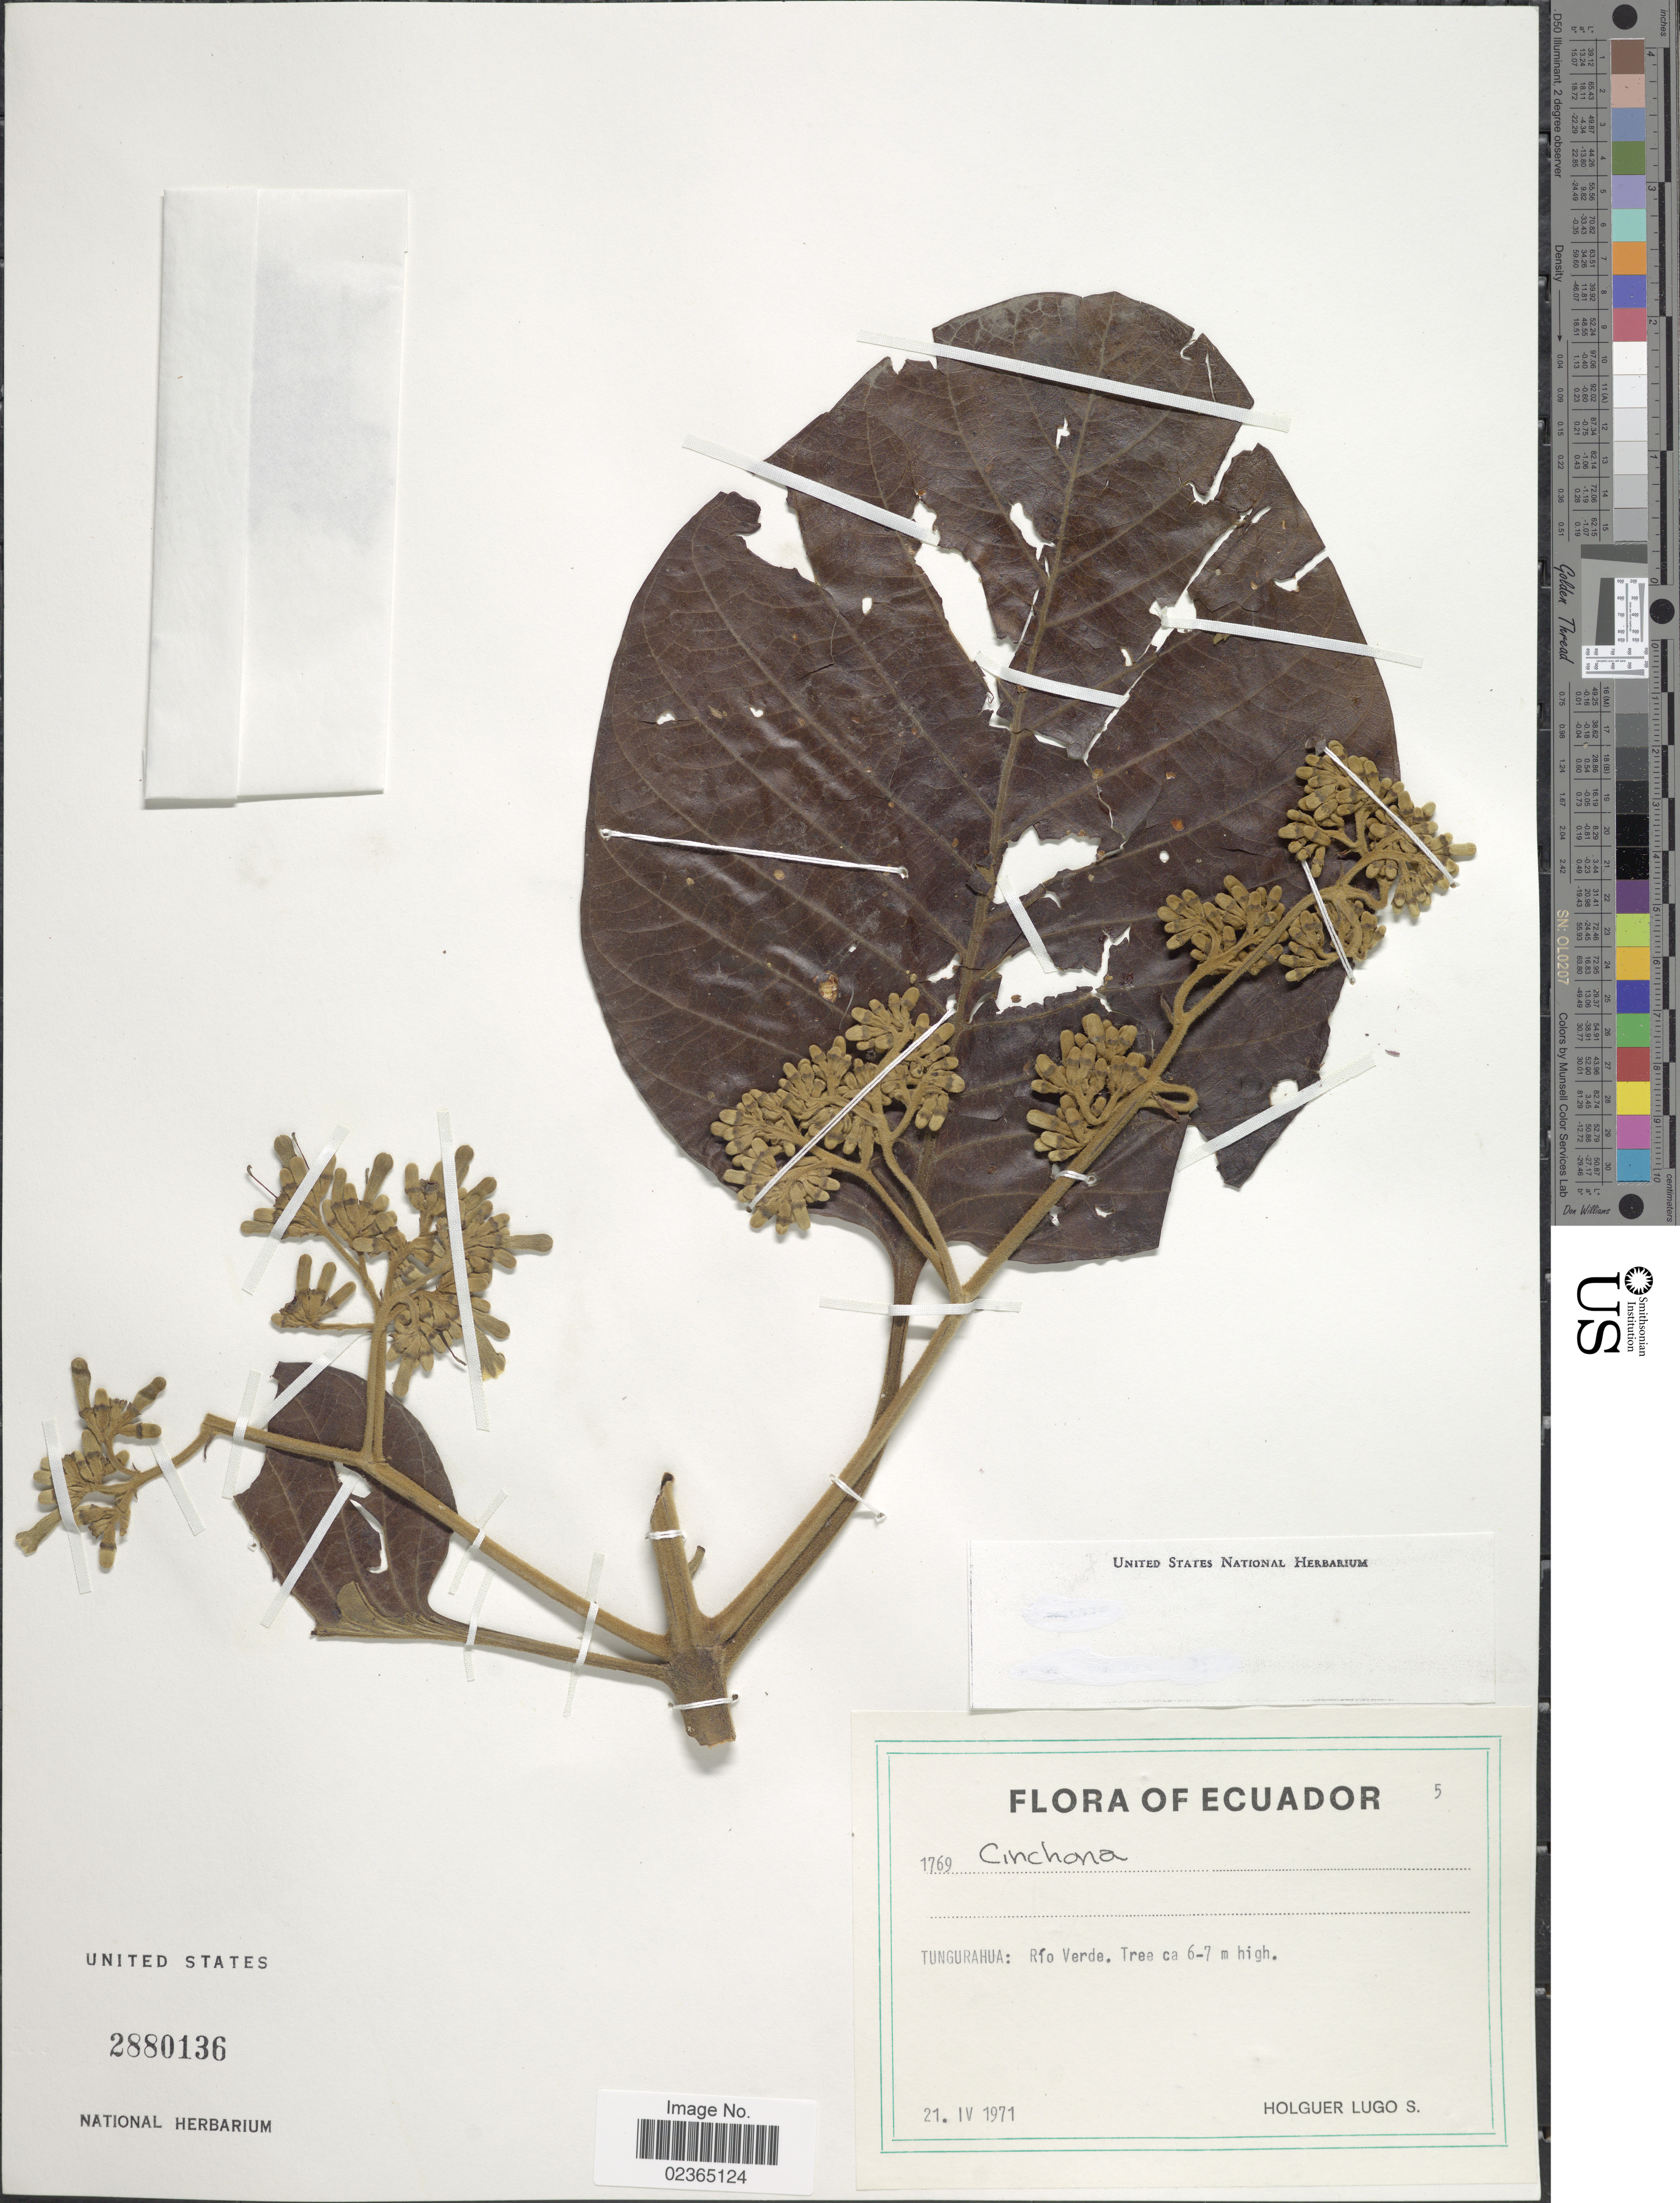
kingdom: Plantae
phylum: Tracheophyta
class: Magnoliopsida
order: Gentianales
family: Rubiaceae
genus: Cinchona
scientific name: Cinchona sp.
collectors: H. Lugo S.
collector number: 1769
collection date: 1971-04-21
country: Ecuador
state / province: Tungurahua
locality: Río Verde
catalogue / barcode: US 2880136